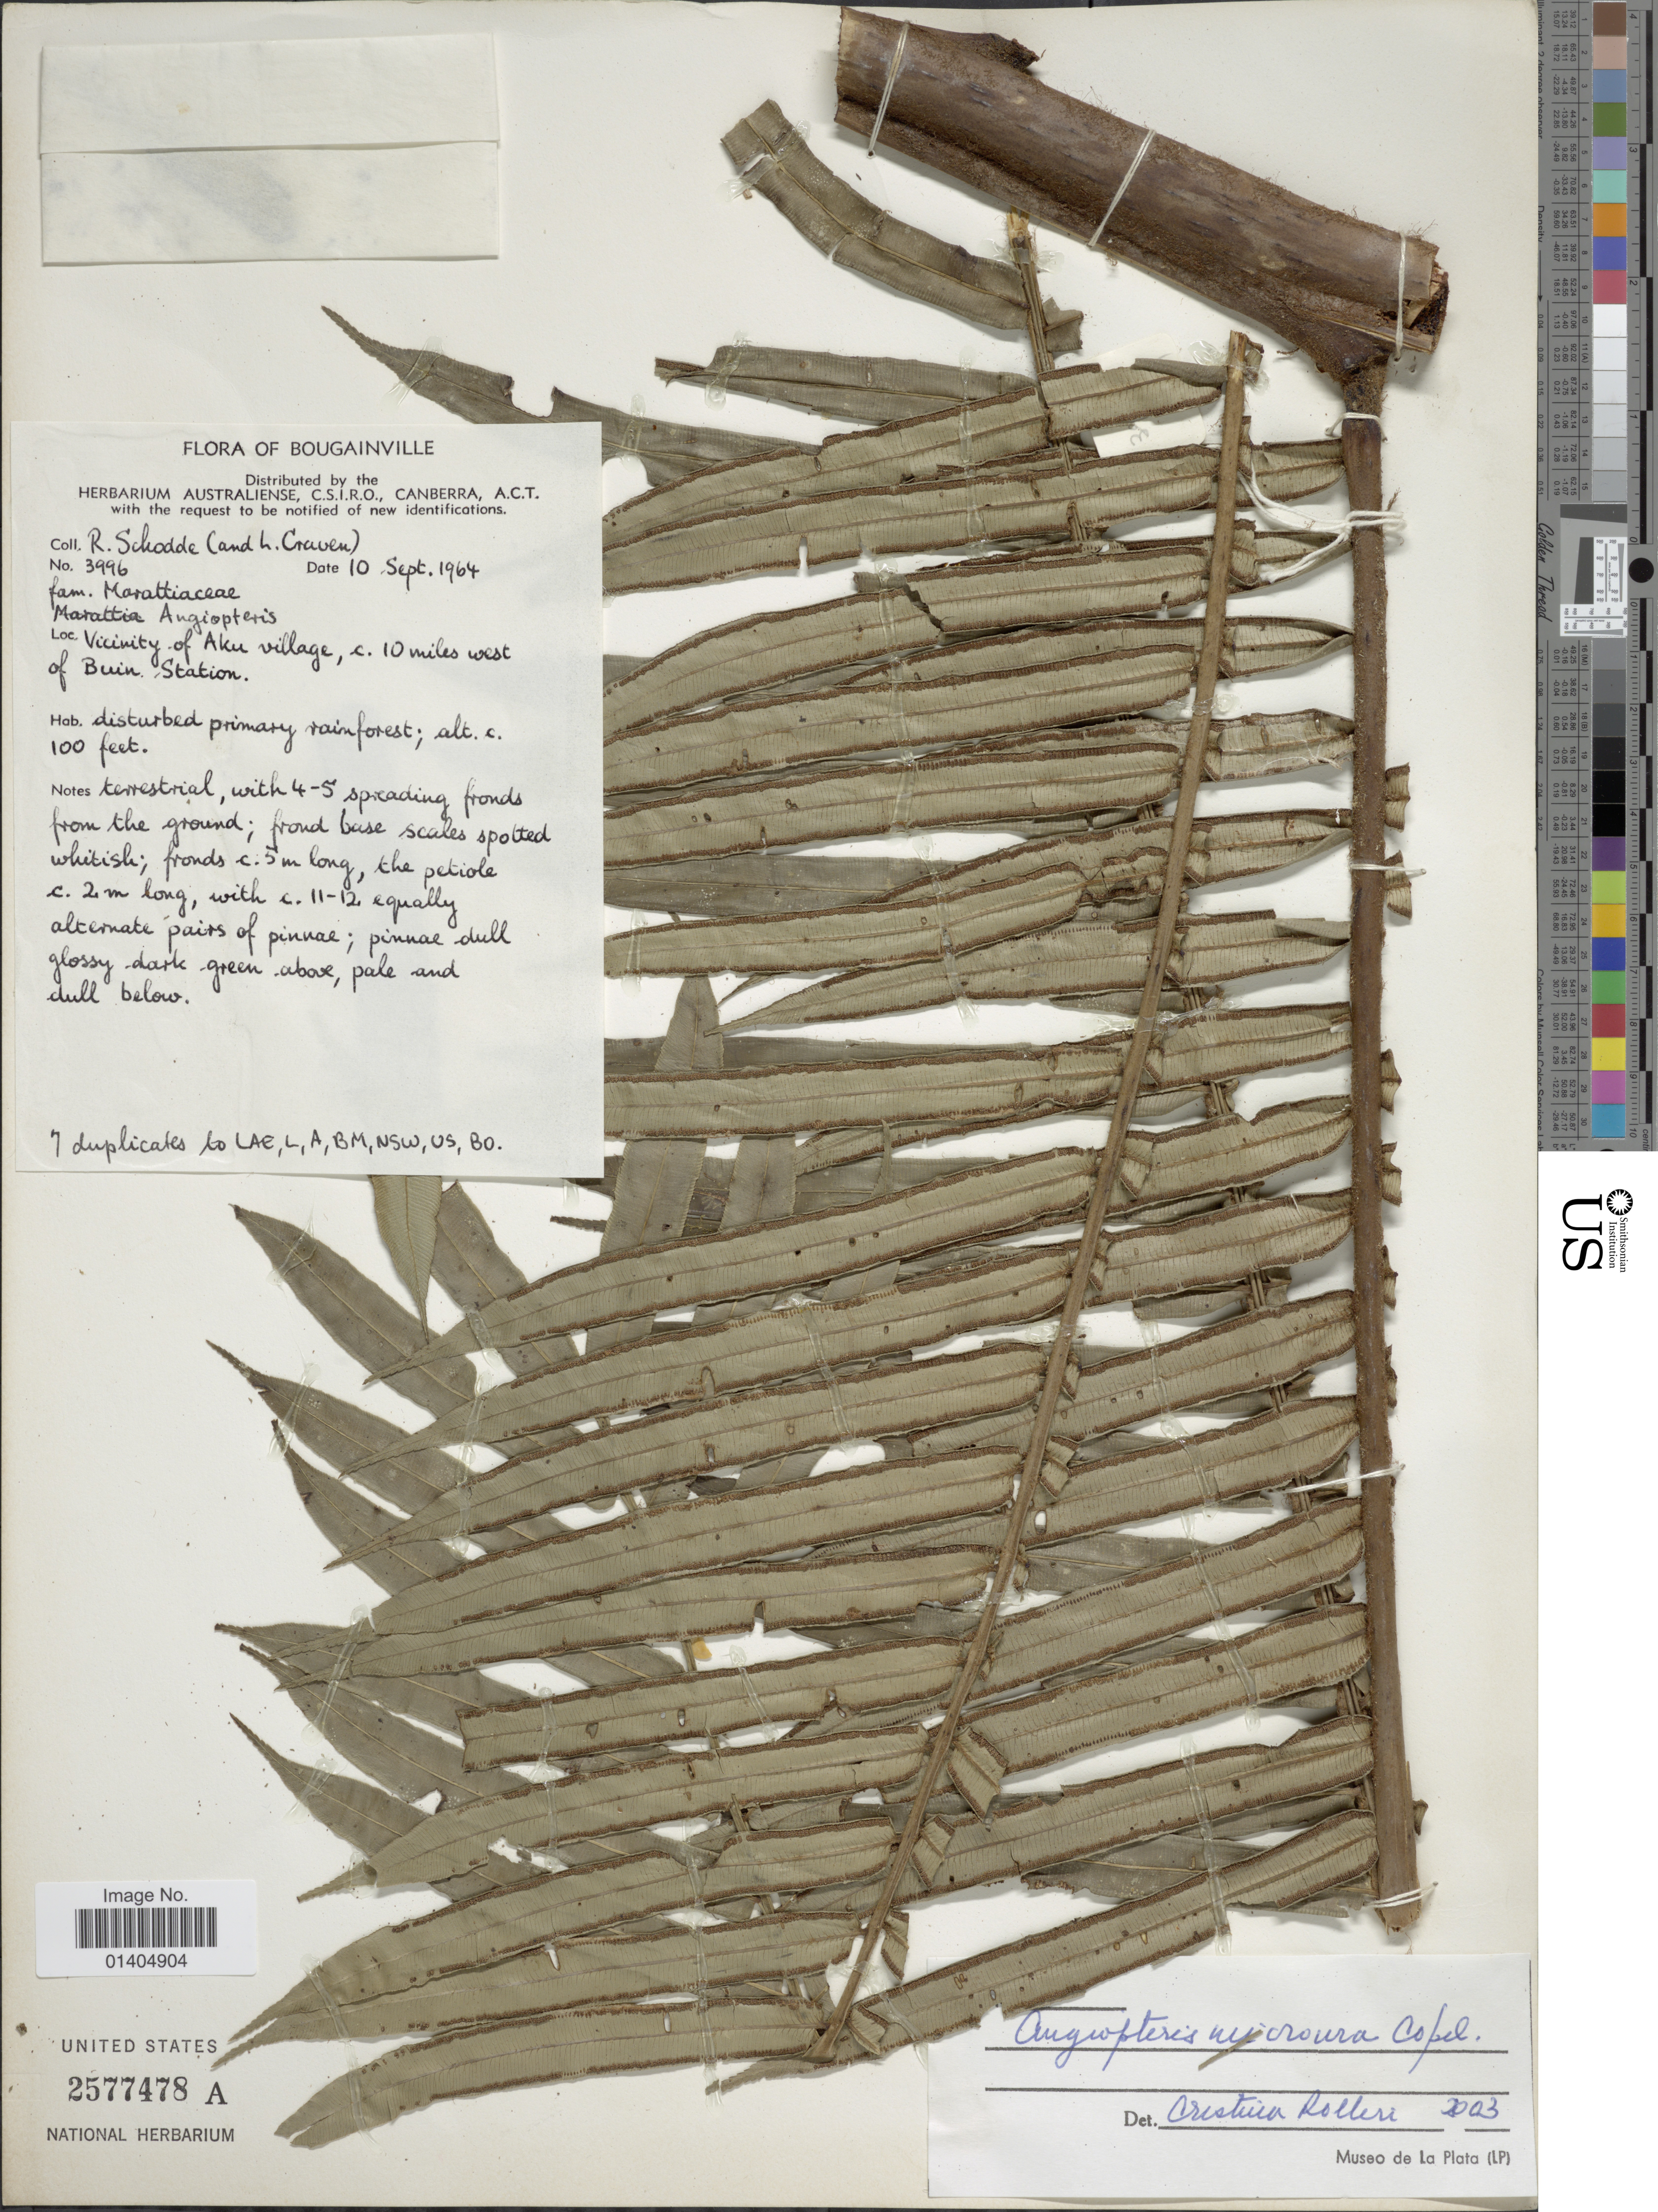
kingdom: Plantae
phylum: Tracheophyta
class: Polypodiopsida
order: Marattiales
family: Marattiaceae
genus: Angiopteris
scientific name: Angiopteris microura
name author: Copel.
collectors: R. Schodde & L. A. Craven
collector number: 3996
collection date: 1964-09-10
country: Papua New Guinea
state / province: Bougainville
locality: Vicinity of Aku village, c 10 miles west of Buin Station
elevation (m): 30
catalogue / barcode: US 2577478A